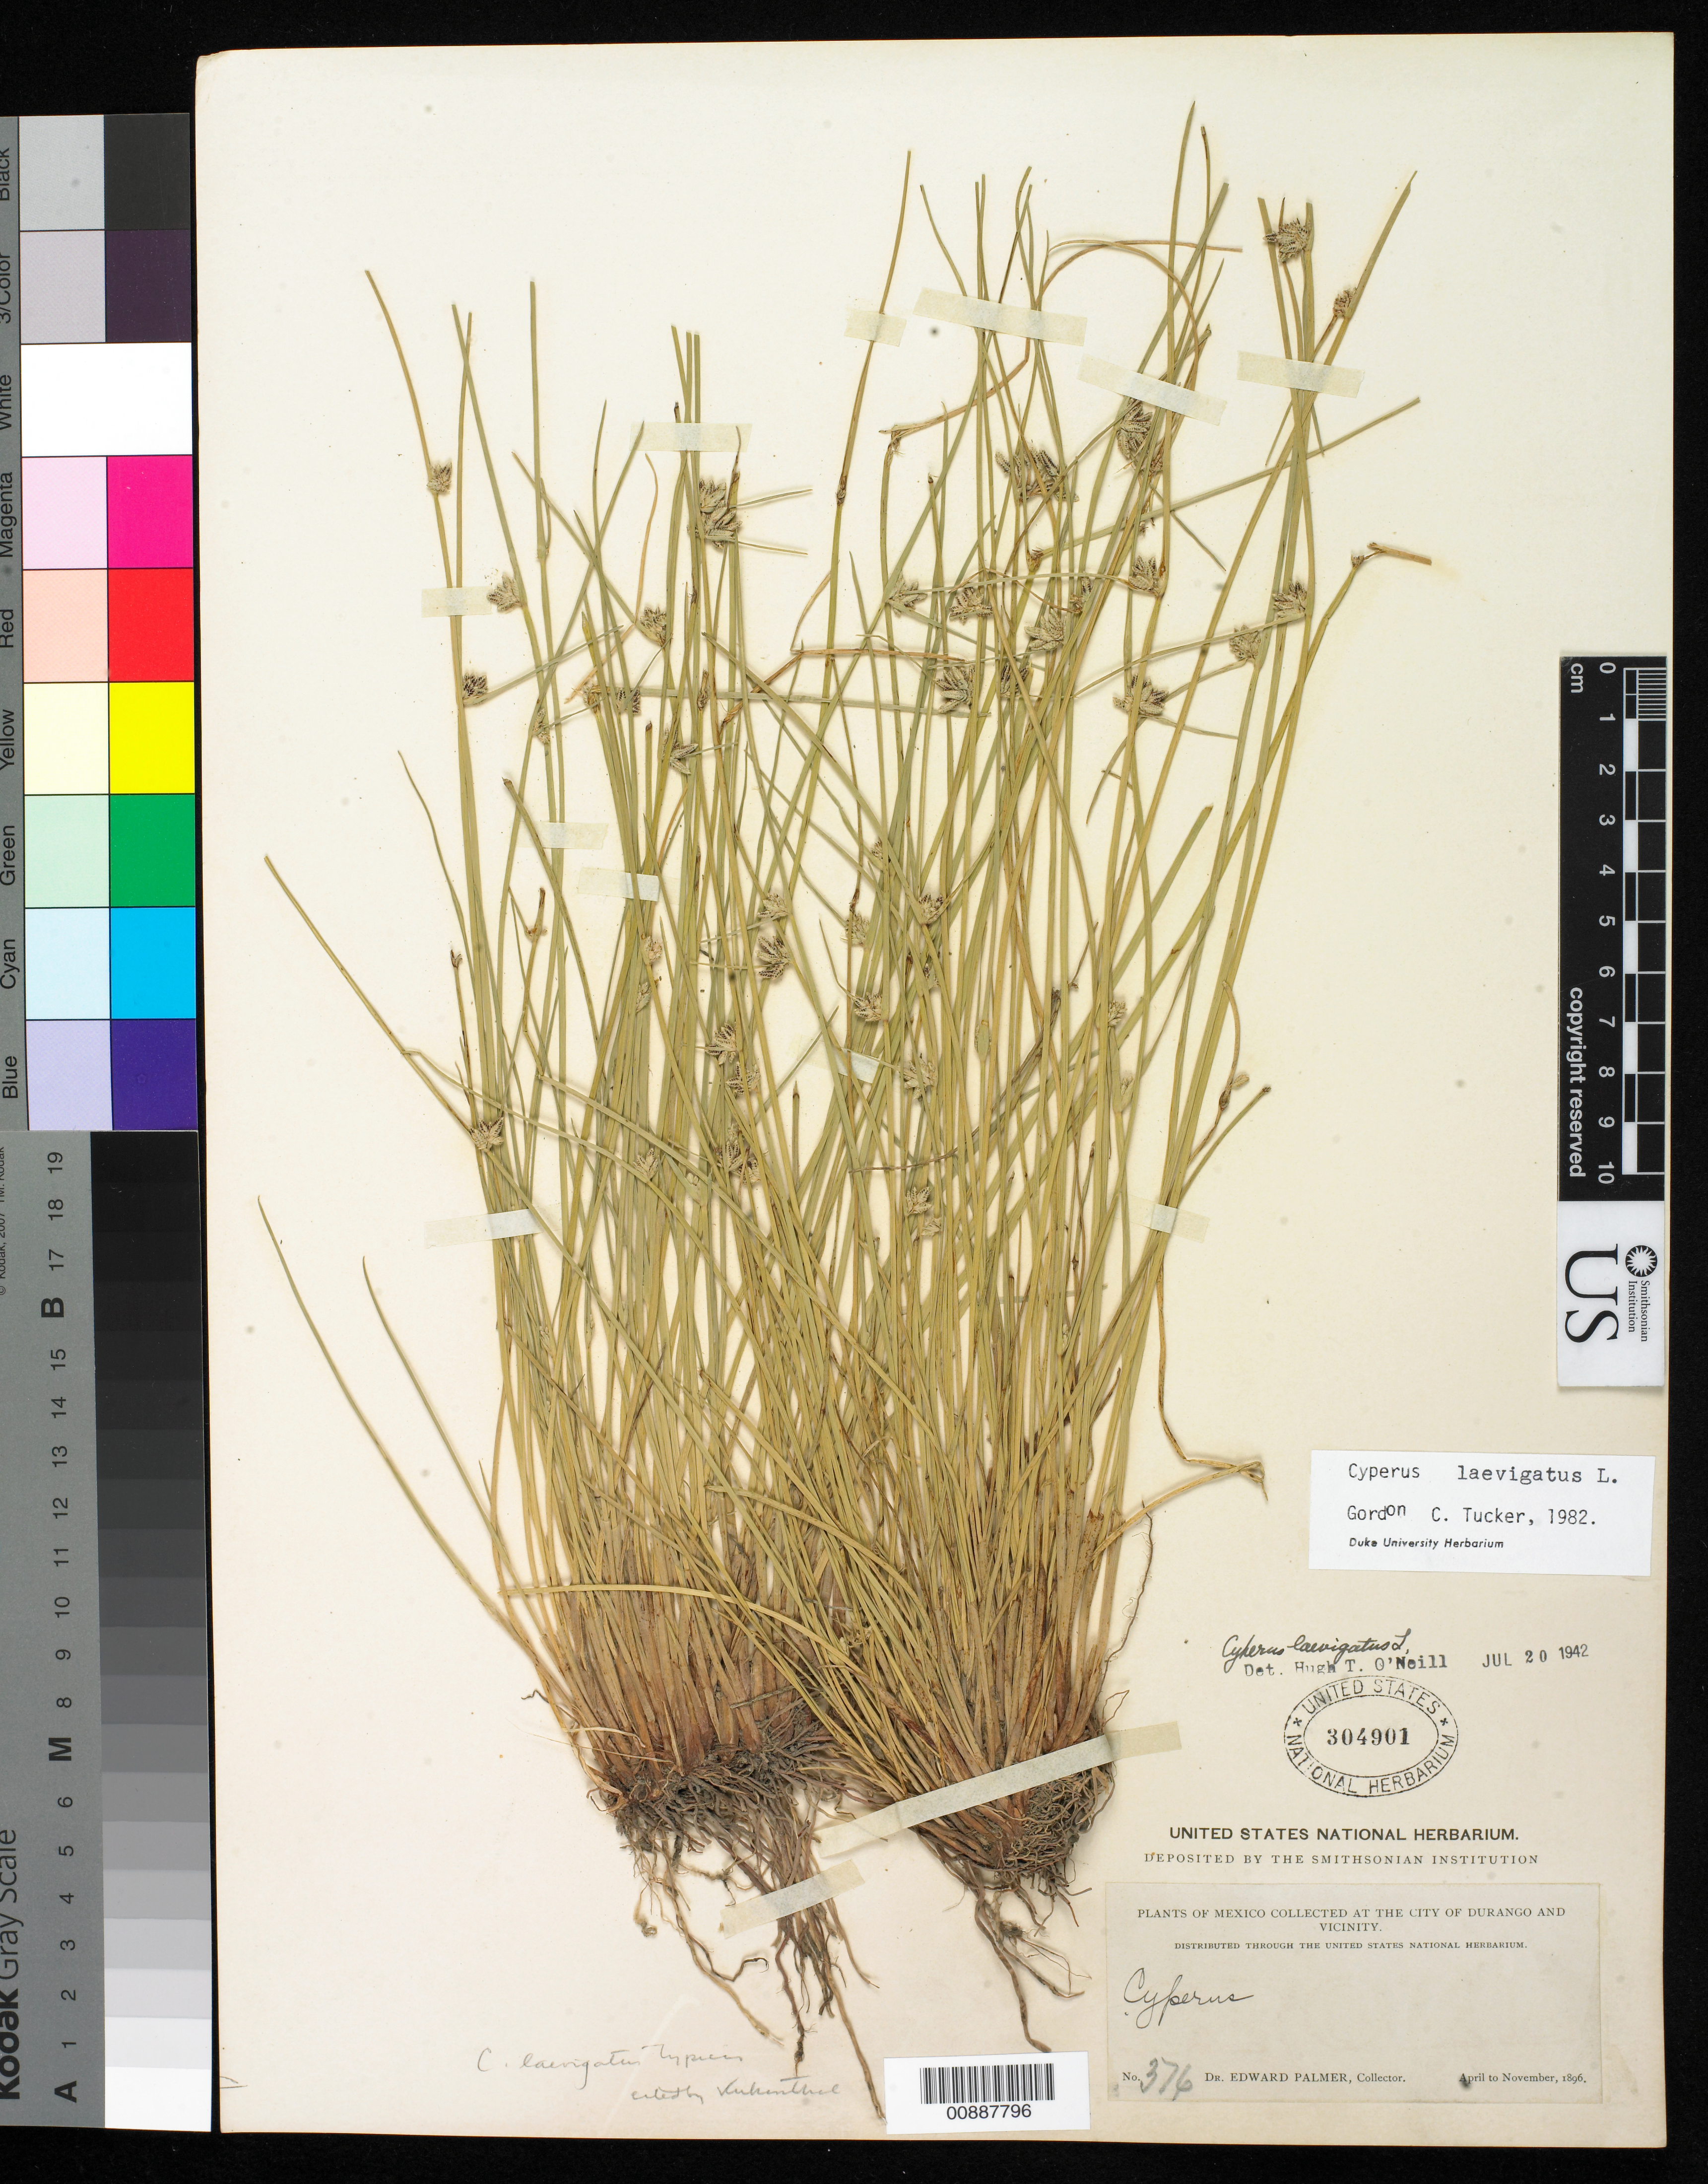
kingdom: Plantae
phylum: Tracheophyta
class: Liliopsida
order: Poales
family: Cyperaceae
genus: Cyperus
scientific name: Cyperus laevigatus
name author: L.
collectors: E. Palmer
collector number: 376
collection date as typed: Apr 1896 to -- Nov 1896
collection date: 1896-04/1896-11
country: Mexico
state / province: Durango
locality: City of Durango and vicinity.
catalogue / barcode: US 304901